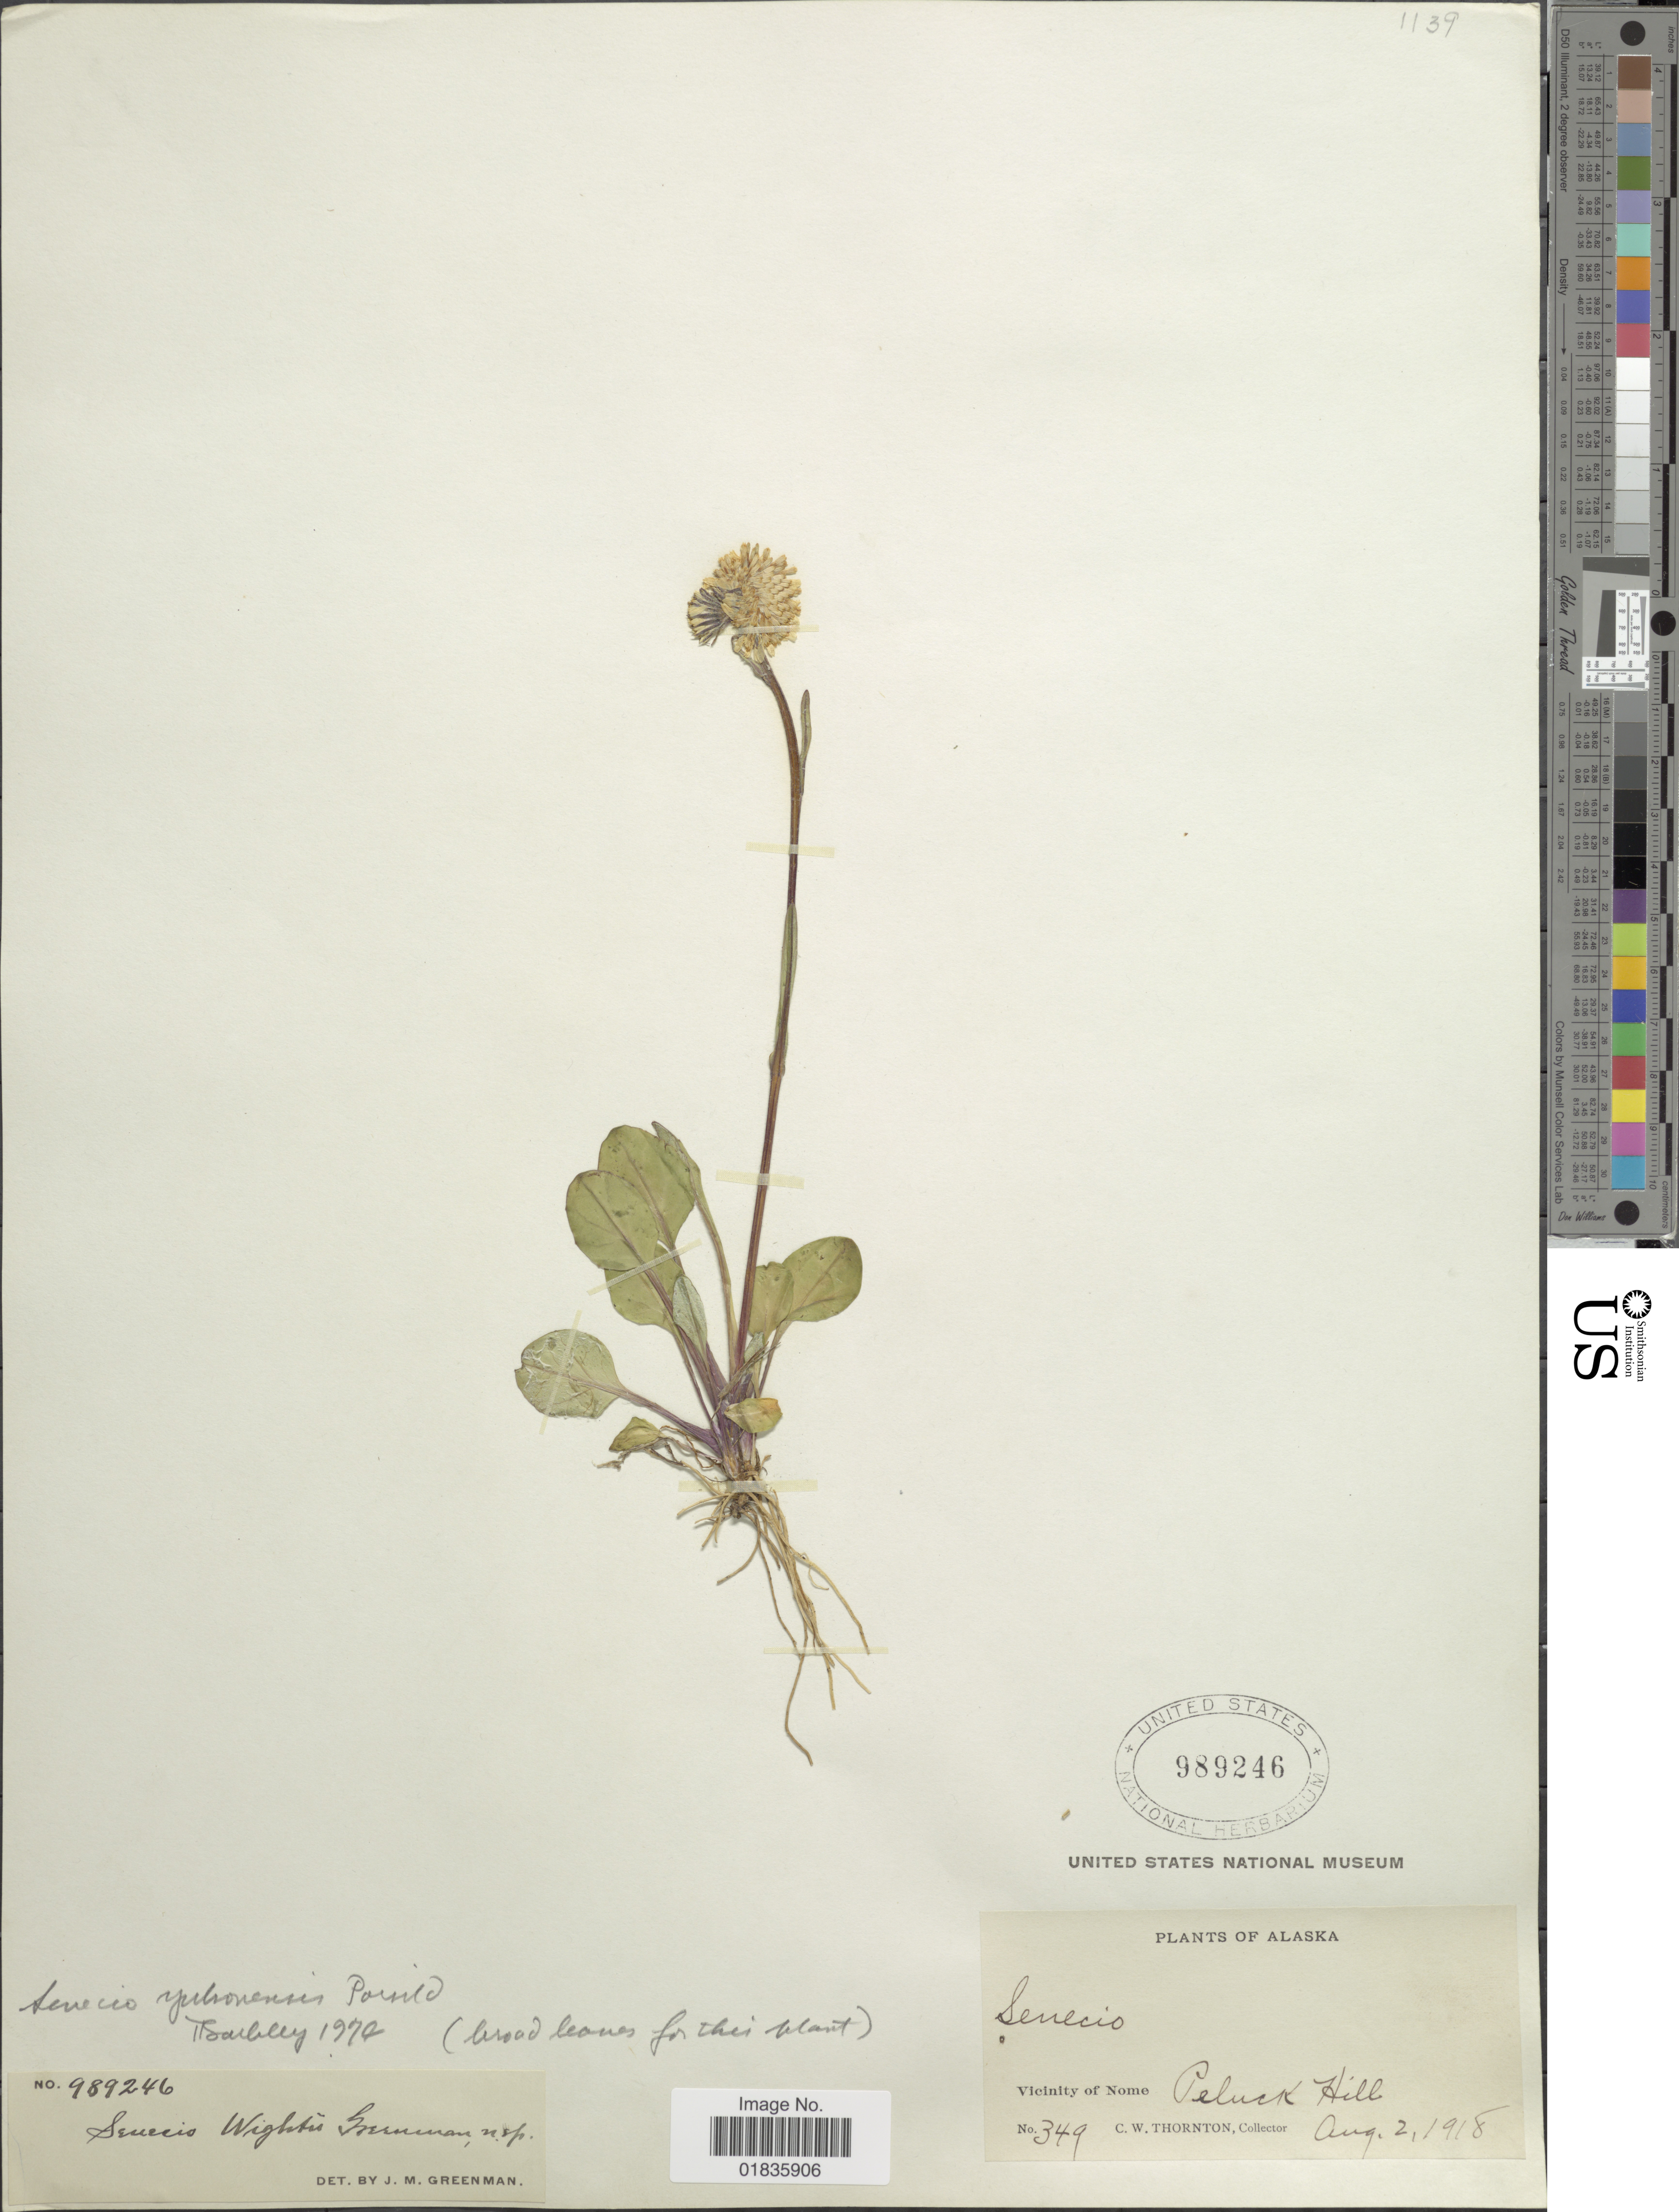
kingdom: Plantae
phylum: Tracheophyta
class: Magnoliopsida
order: Asterales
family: Asteraceae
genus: Tephroseris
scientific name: Tephroseris yukonensis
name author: (A.E. Porsild) Holub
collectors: C. Thornton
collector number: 349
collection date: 1918-08-02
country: United States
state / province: Alaska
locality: Vicinity of Nome, Peluck Hill.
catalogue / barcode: US 989246